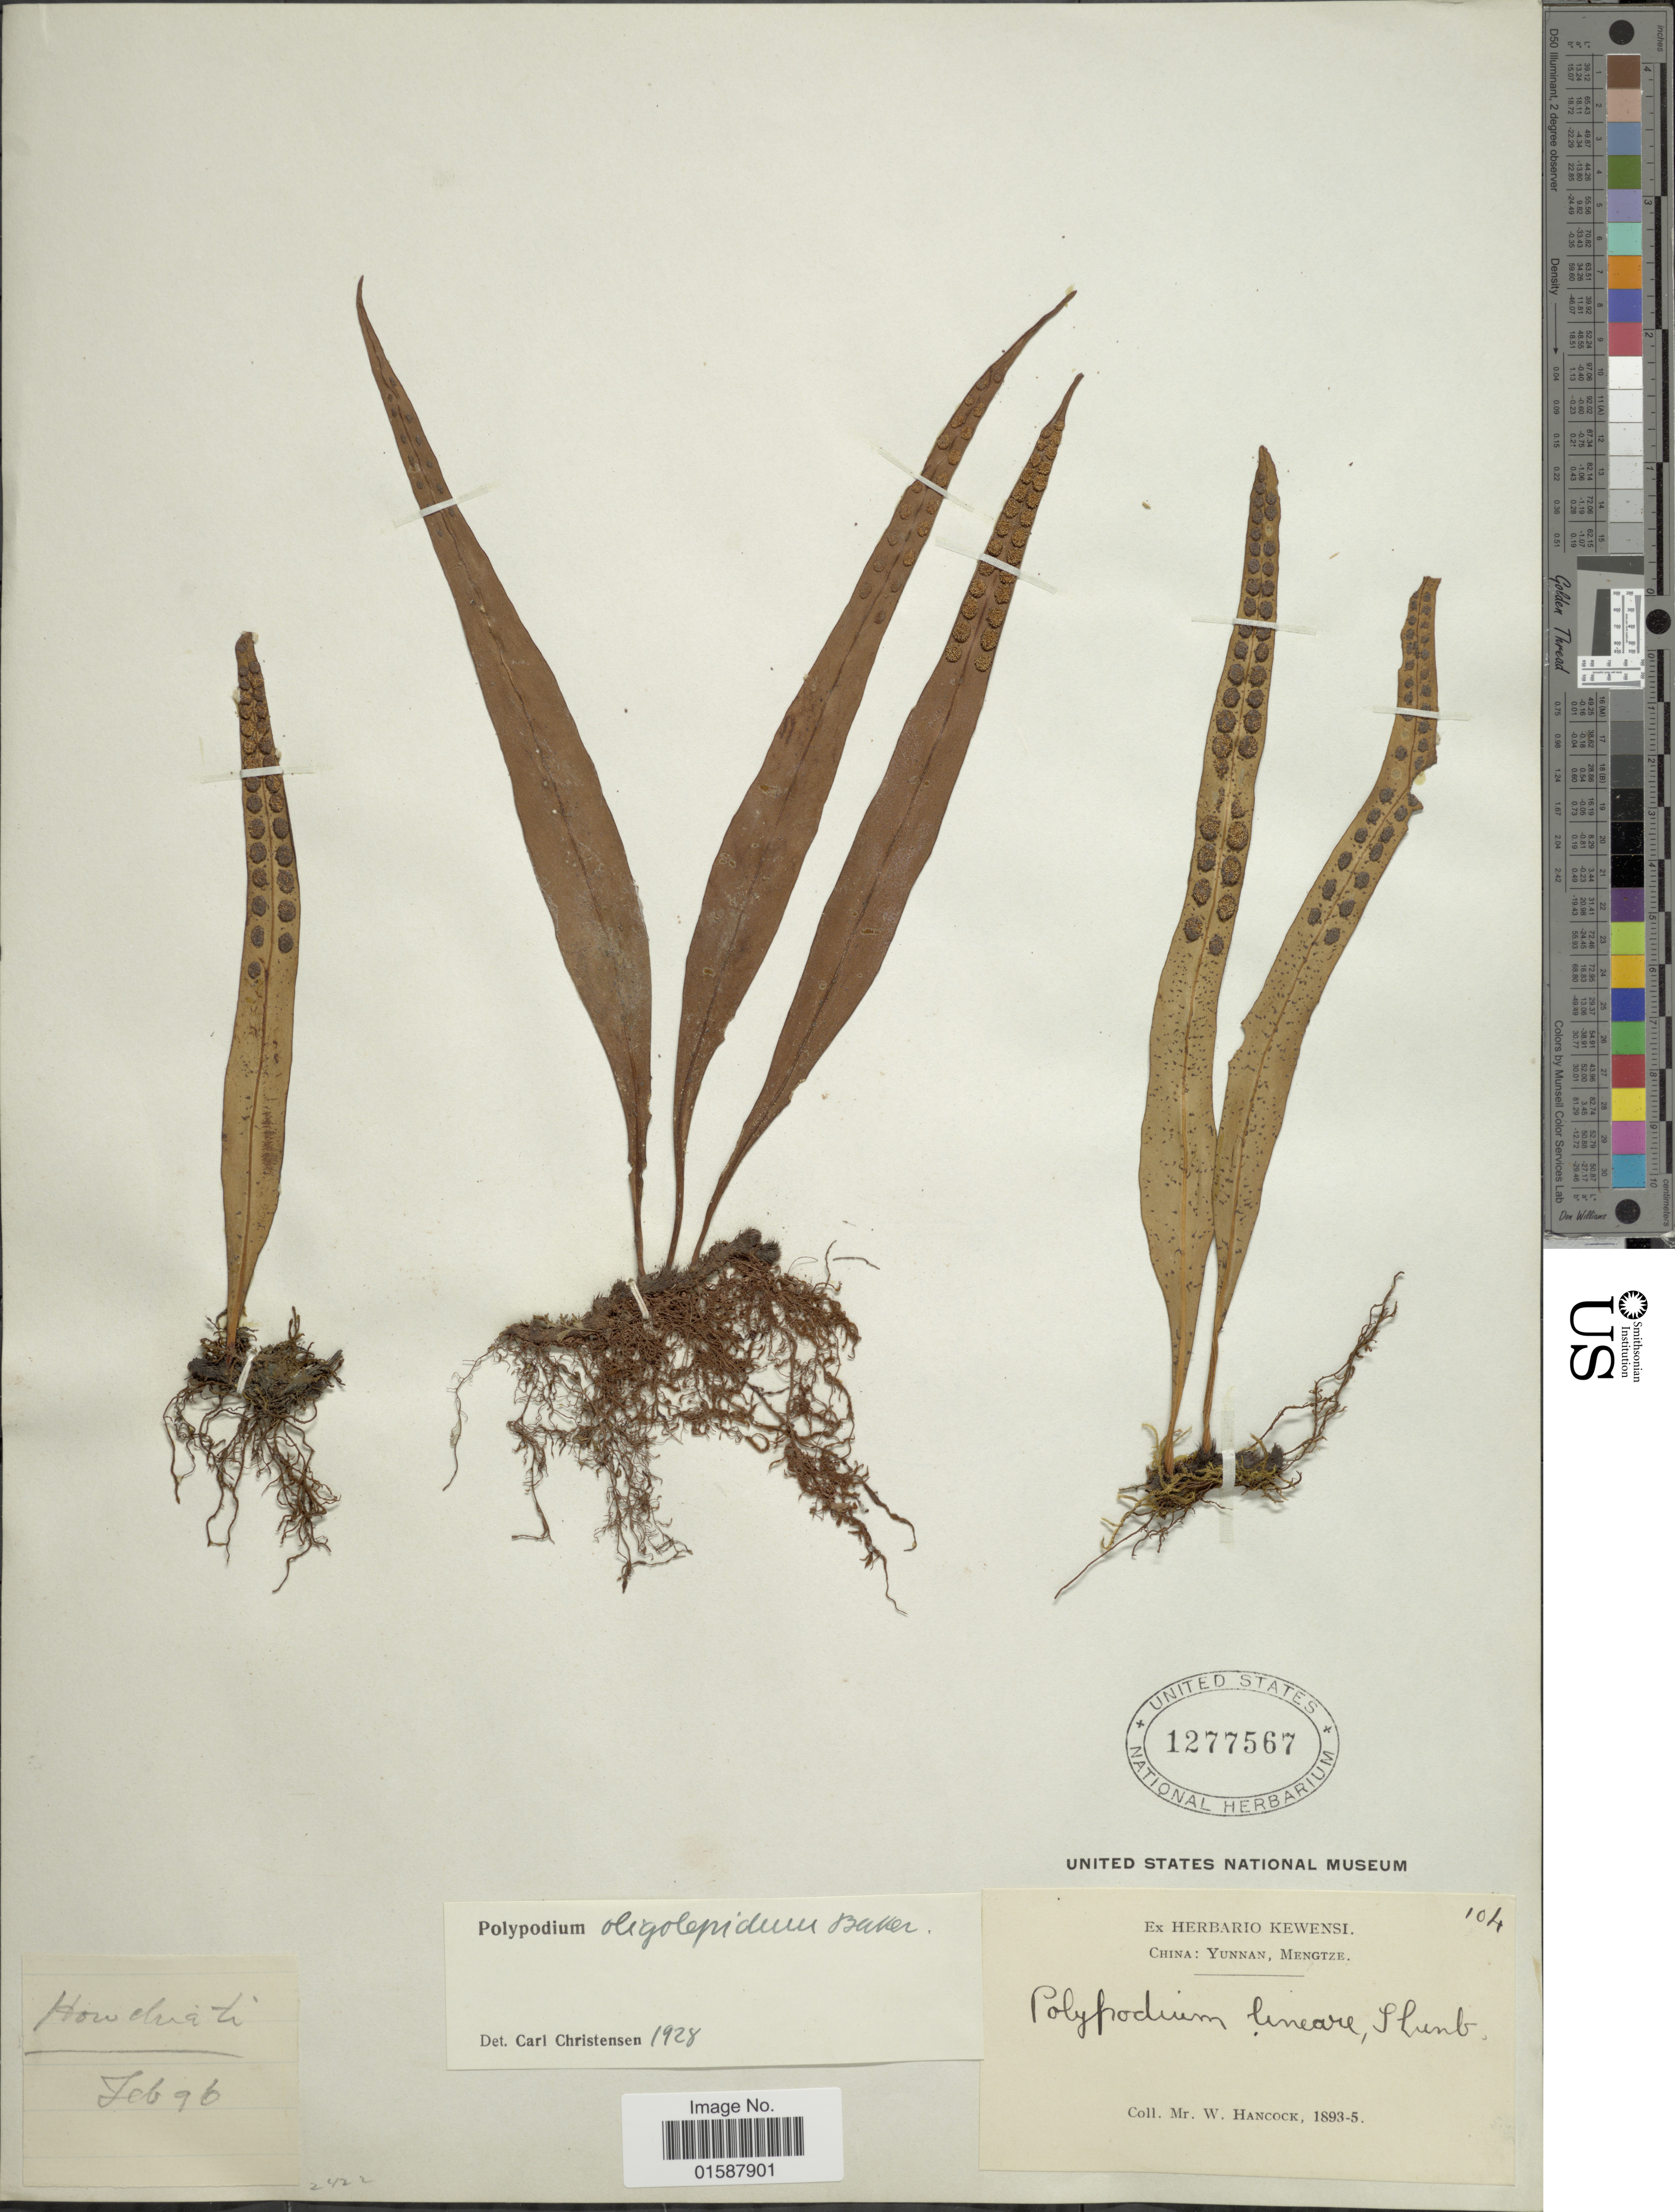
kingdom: Plantae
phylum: Tracheophyta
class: Polypodiopsida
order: Polypodiales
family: Polypodiaceae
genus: Lepisorus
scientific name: Lepisorus oligolepidus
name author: (Baker) Ching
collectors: W. Hancock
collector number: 104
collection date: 1896-02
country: China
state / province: Yunnan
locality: Mengtze. Howduati [unsure placement]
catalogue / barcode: US 1277567